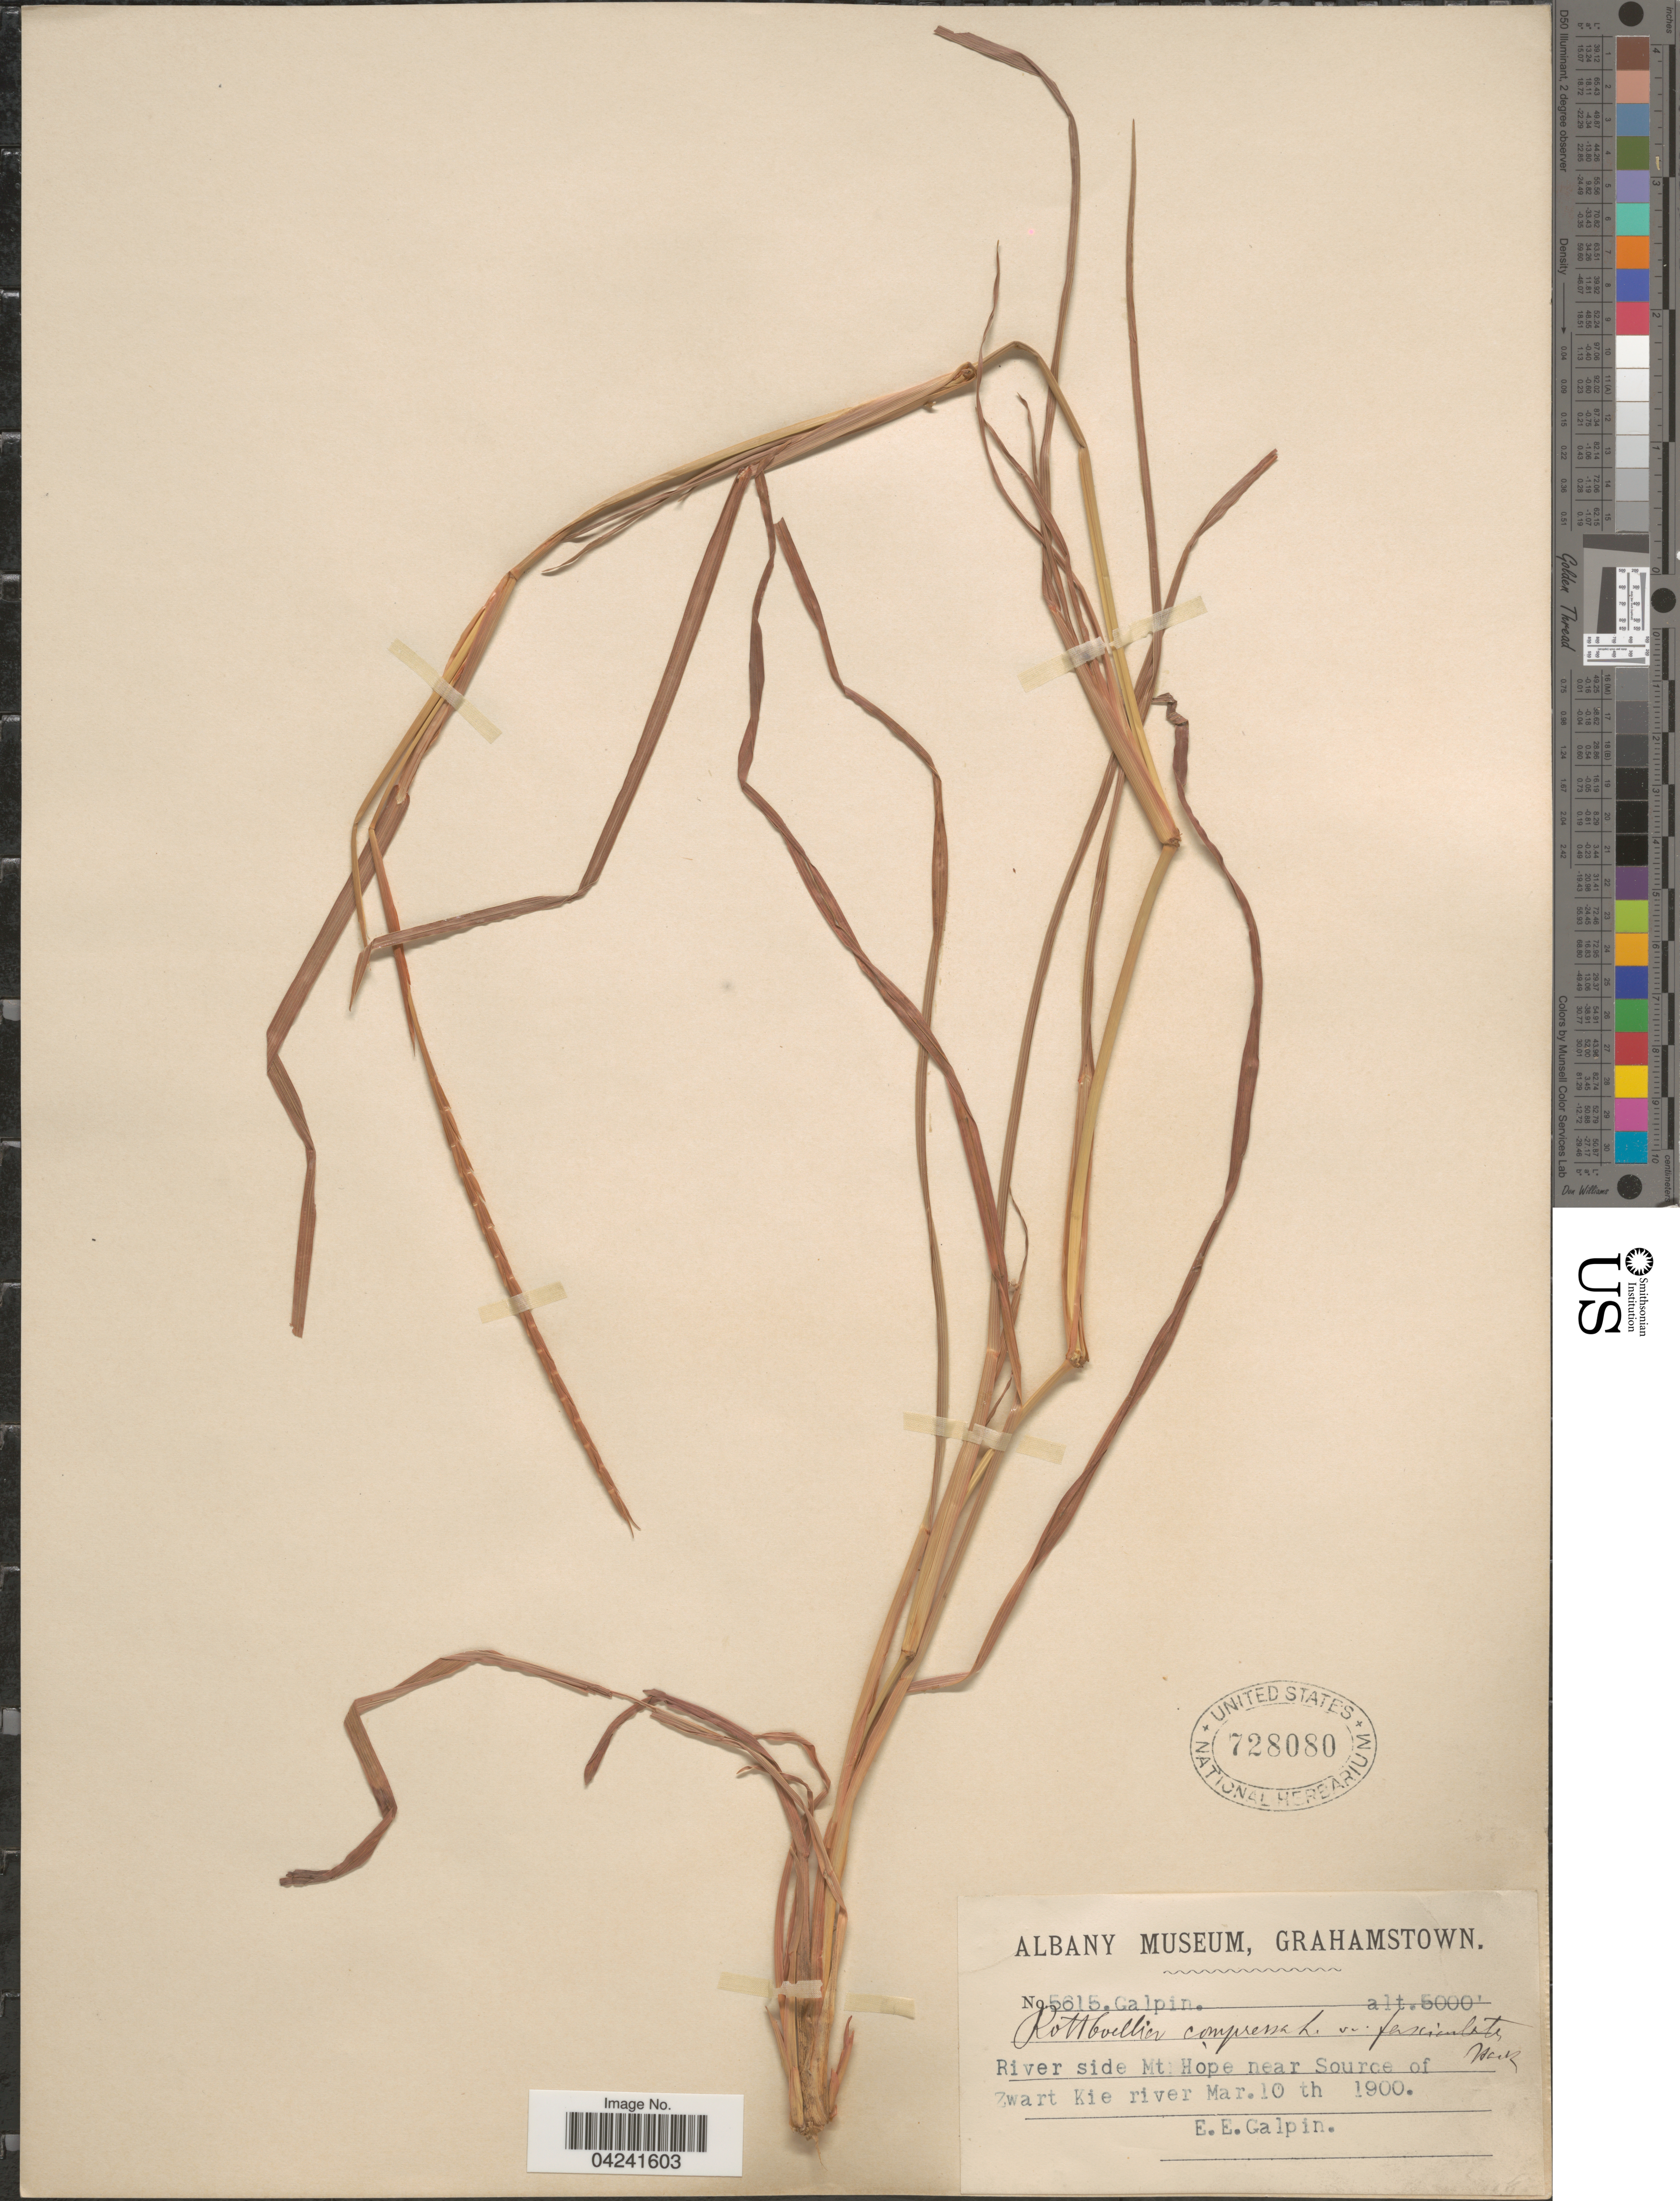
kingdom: Plantae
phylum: Tracheophyta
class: Liliopsida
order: Poales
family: Poaceae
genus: Hemarthria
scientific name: Hemarthria compressa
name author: (L.) R. Br.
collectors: E. Galpin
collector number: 5615.Galpin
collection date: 1900-03-10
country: South Africa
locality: River side Mt. Hope near Source of Zwart Kie river.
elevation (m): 1524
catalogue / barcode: US 728080